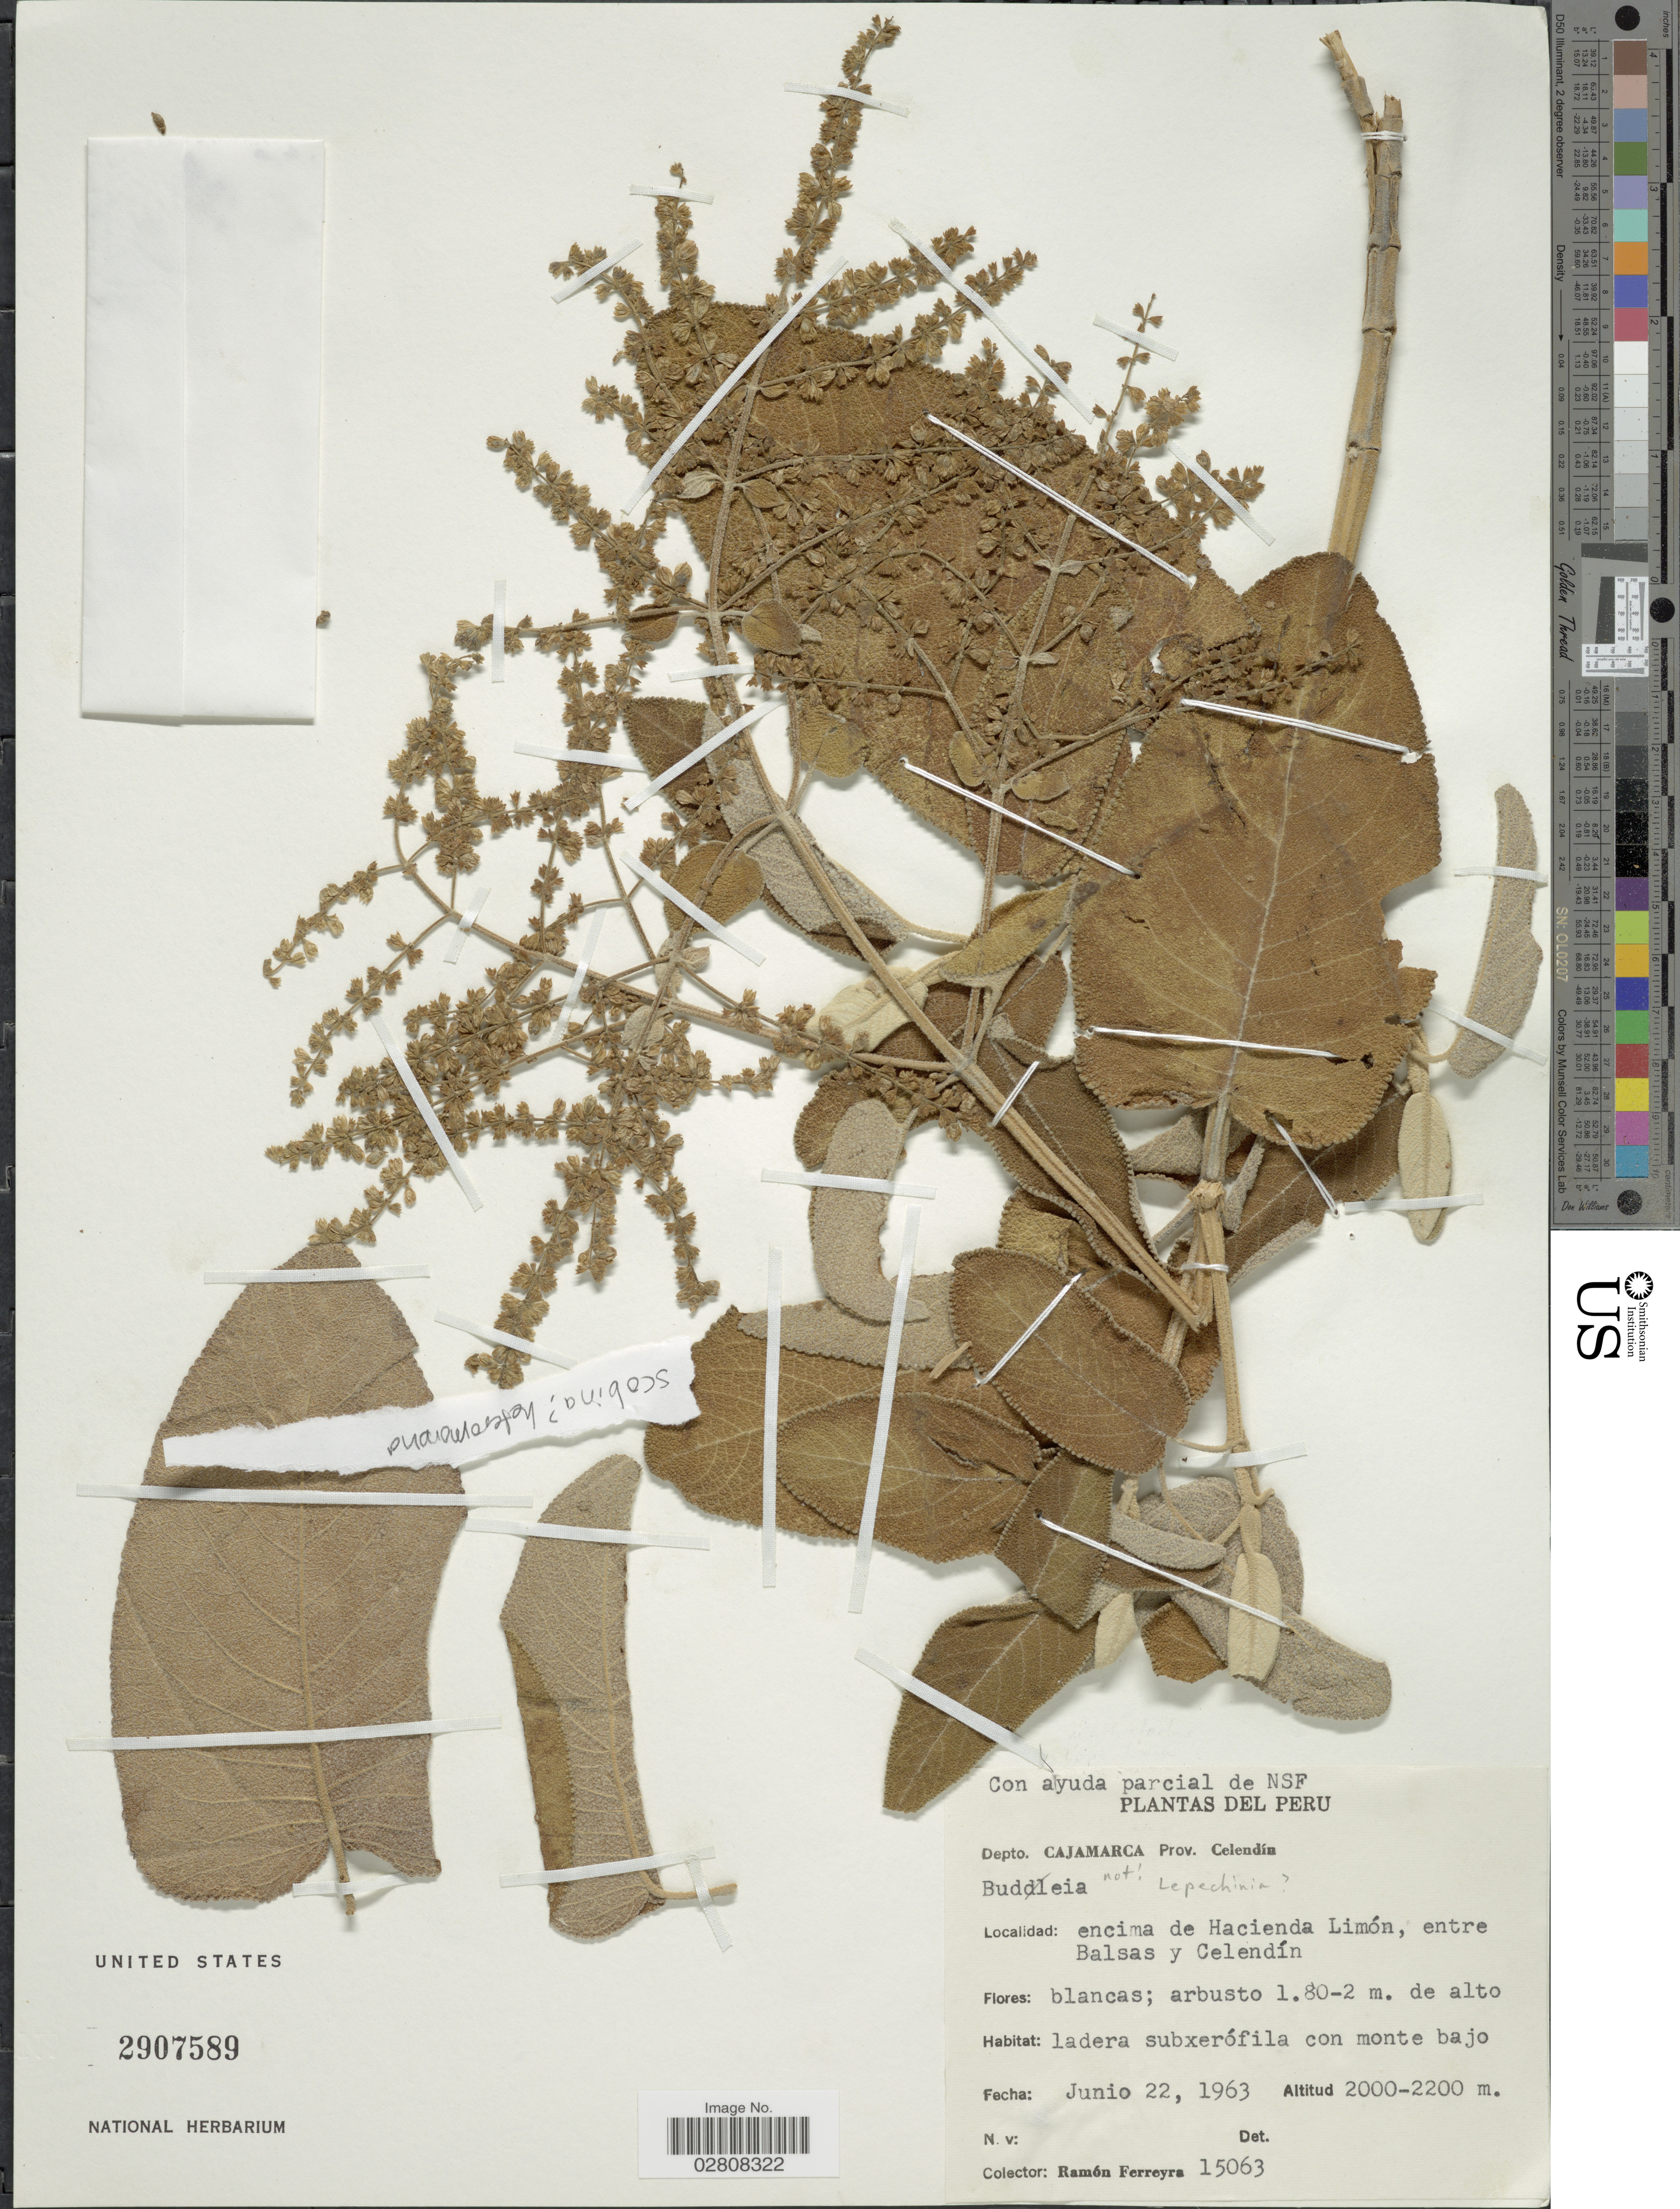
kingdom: Plantae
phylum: Tracheophyta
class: Magnoliopsida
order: Lamiales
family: Lamiaceae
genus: Lepechinia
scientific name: Lepechinia sp.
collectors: R. A. Ferreyra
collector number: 15063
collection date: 1963-06-22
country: Peru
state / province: Cajamarca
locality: Depto. Cajamarca. Prov. Celendín. Encima de Hacienda Limón, entre Balsas y Celendín.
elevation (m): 2000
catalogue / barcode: US 2907589